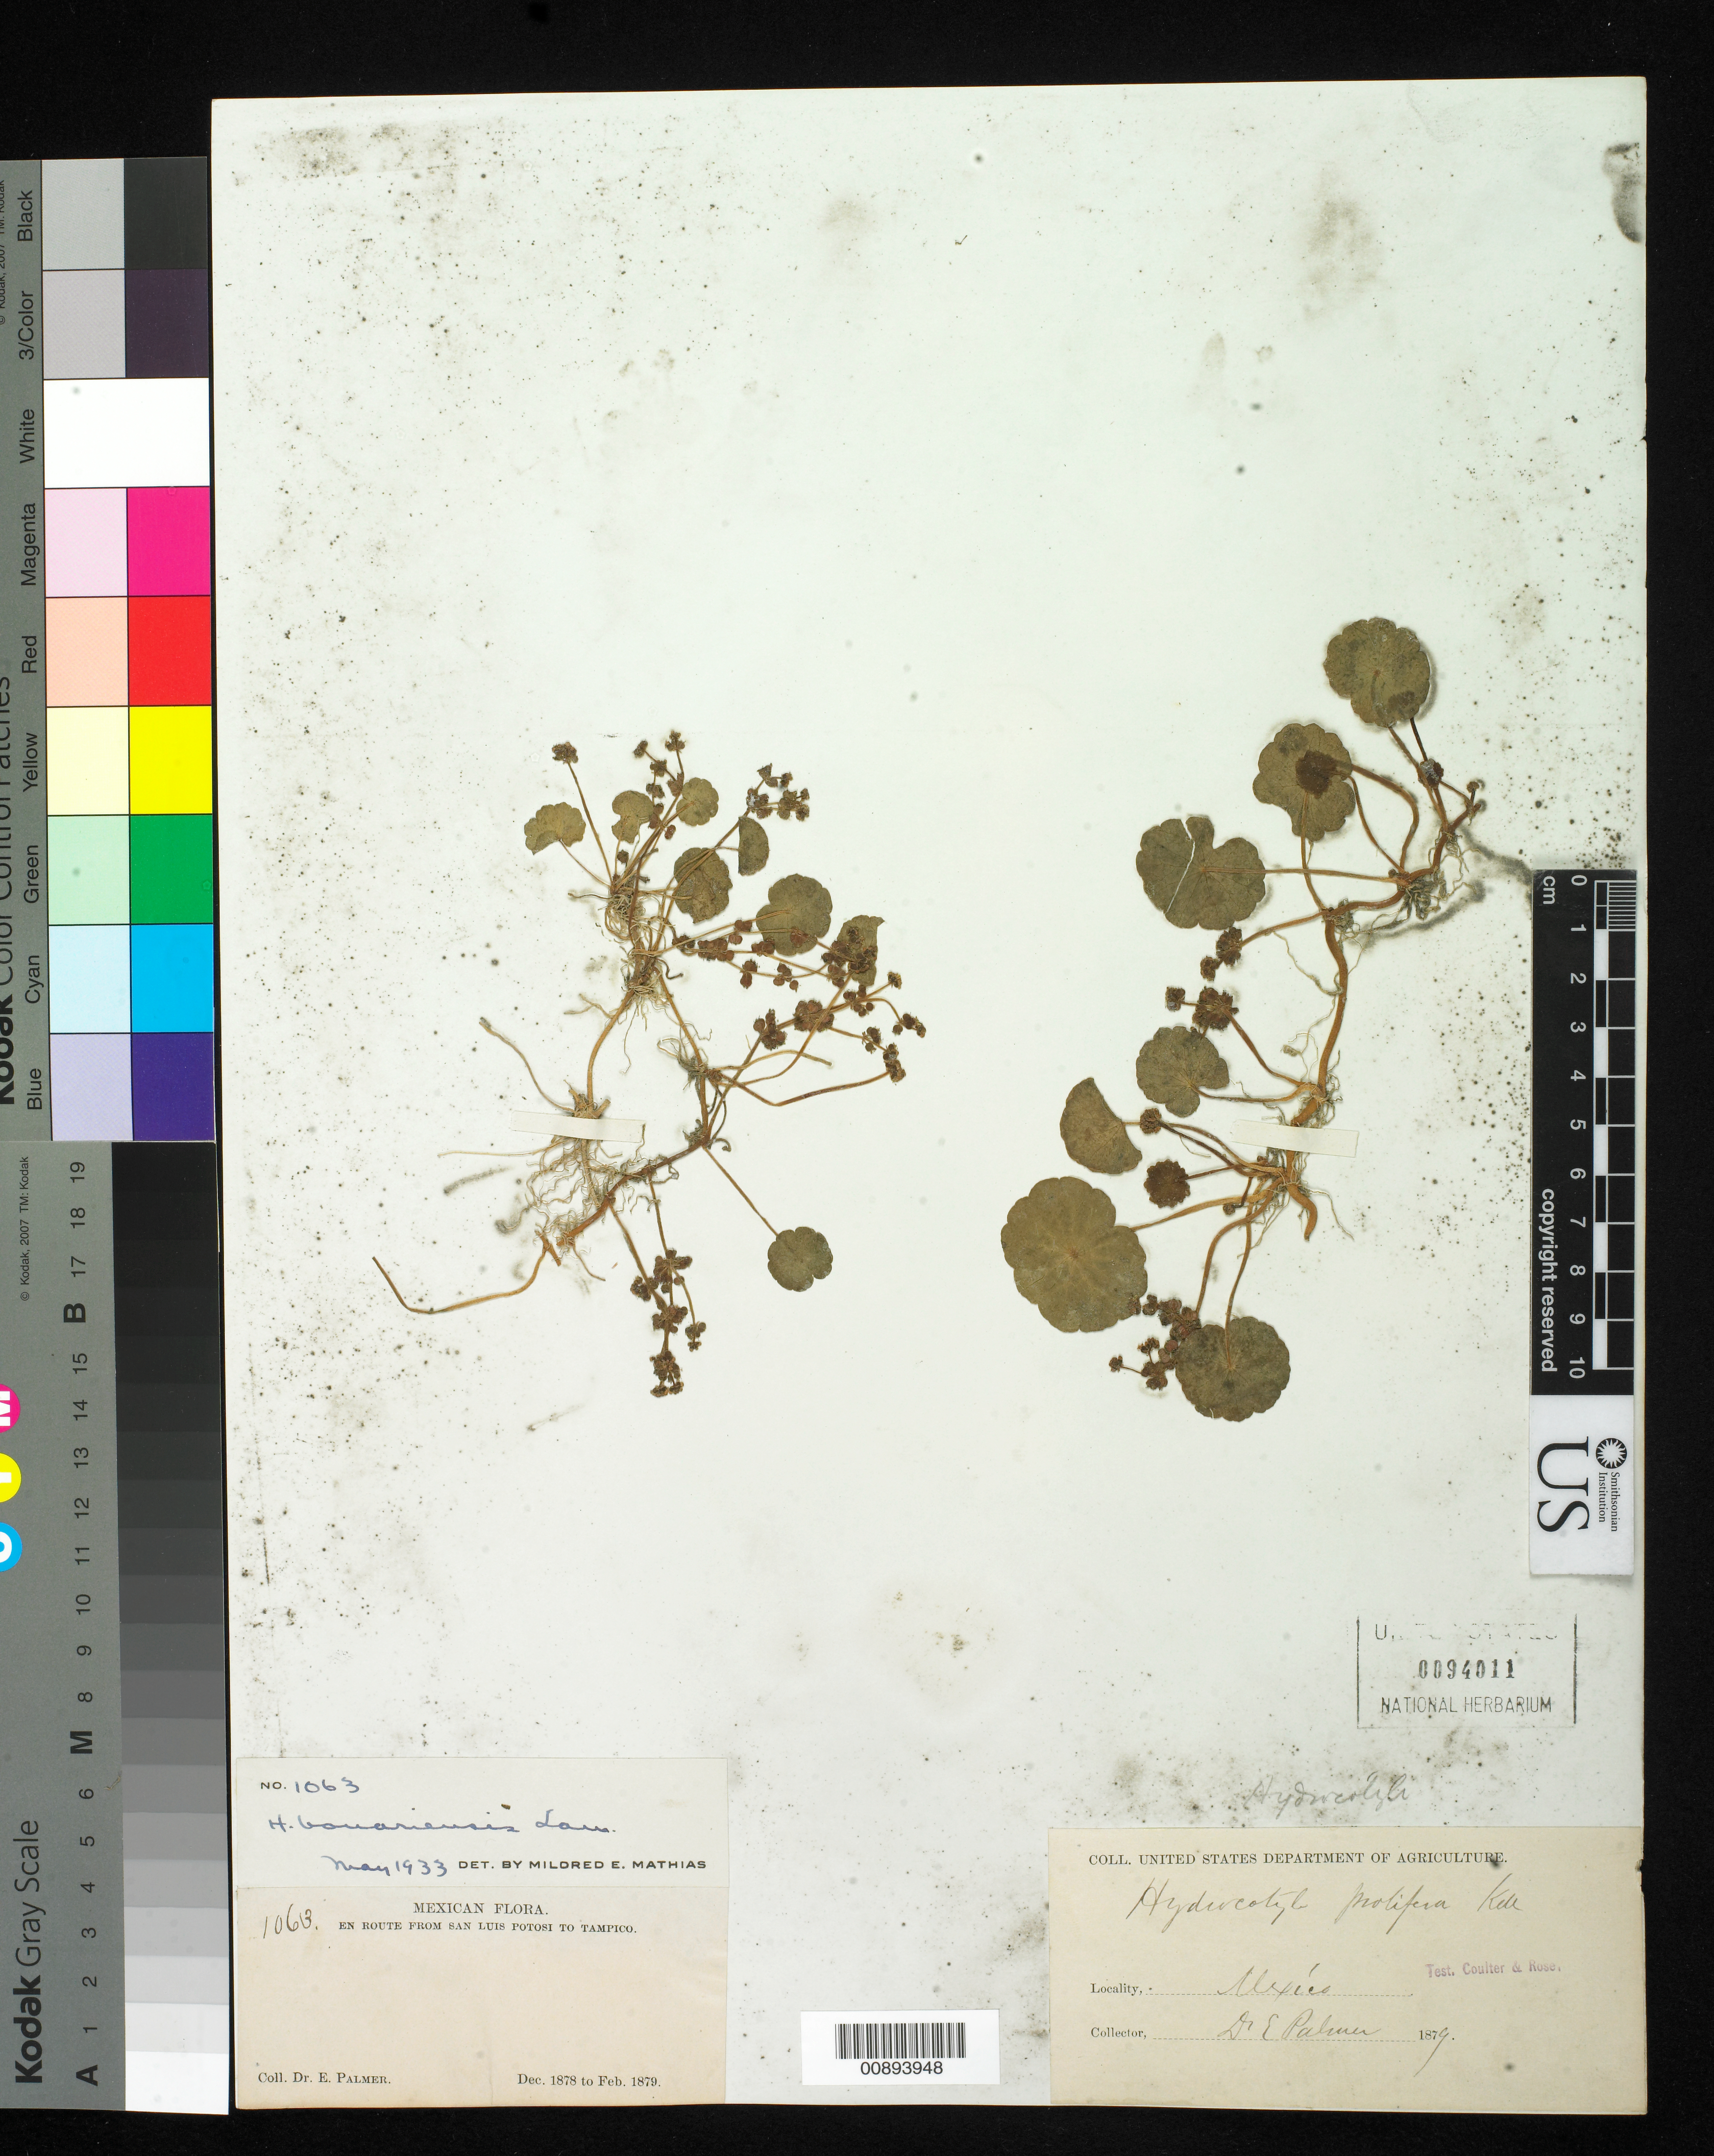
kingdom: Plantae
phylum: Tracheophyta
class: Magnoliopsida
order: Apiales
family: Araliaceae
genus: Hydrocotyle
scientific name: Hydrocotyle bonariensis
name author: Lam.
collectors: E. Palmer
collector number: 1063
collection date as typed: Dec 1878 to -- Feb 1879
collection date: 1878-12/1879-02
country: Mexico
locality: En route from San Luis Potosí to Tampico, Tamaulipas.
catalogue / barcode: US 94011